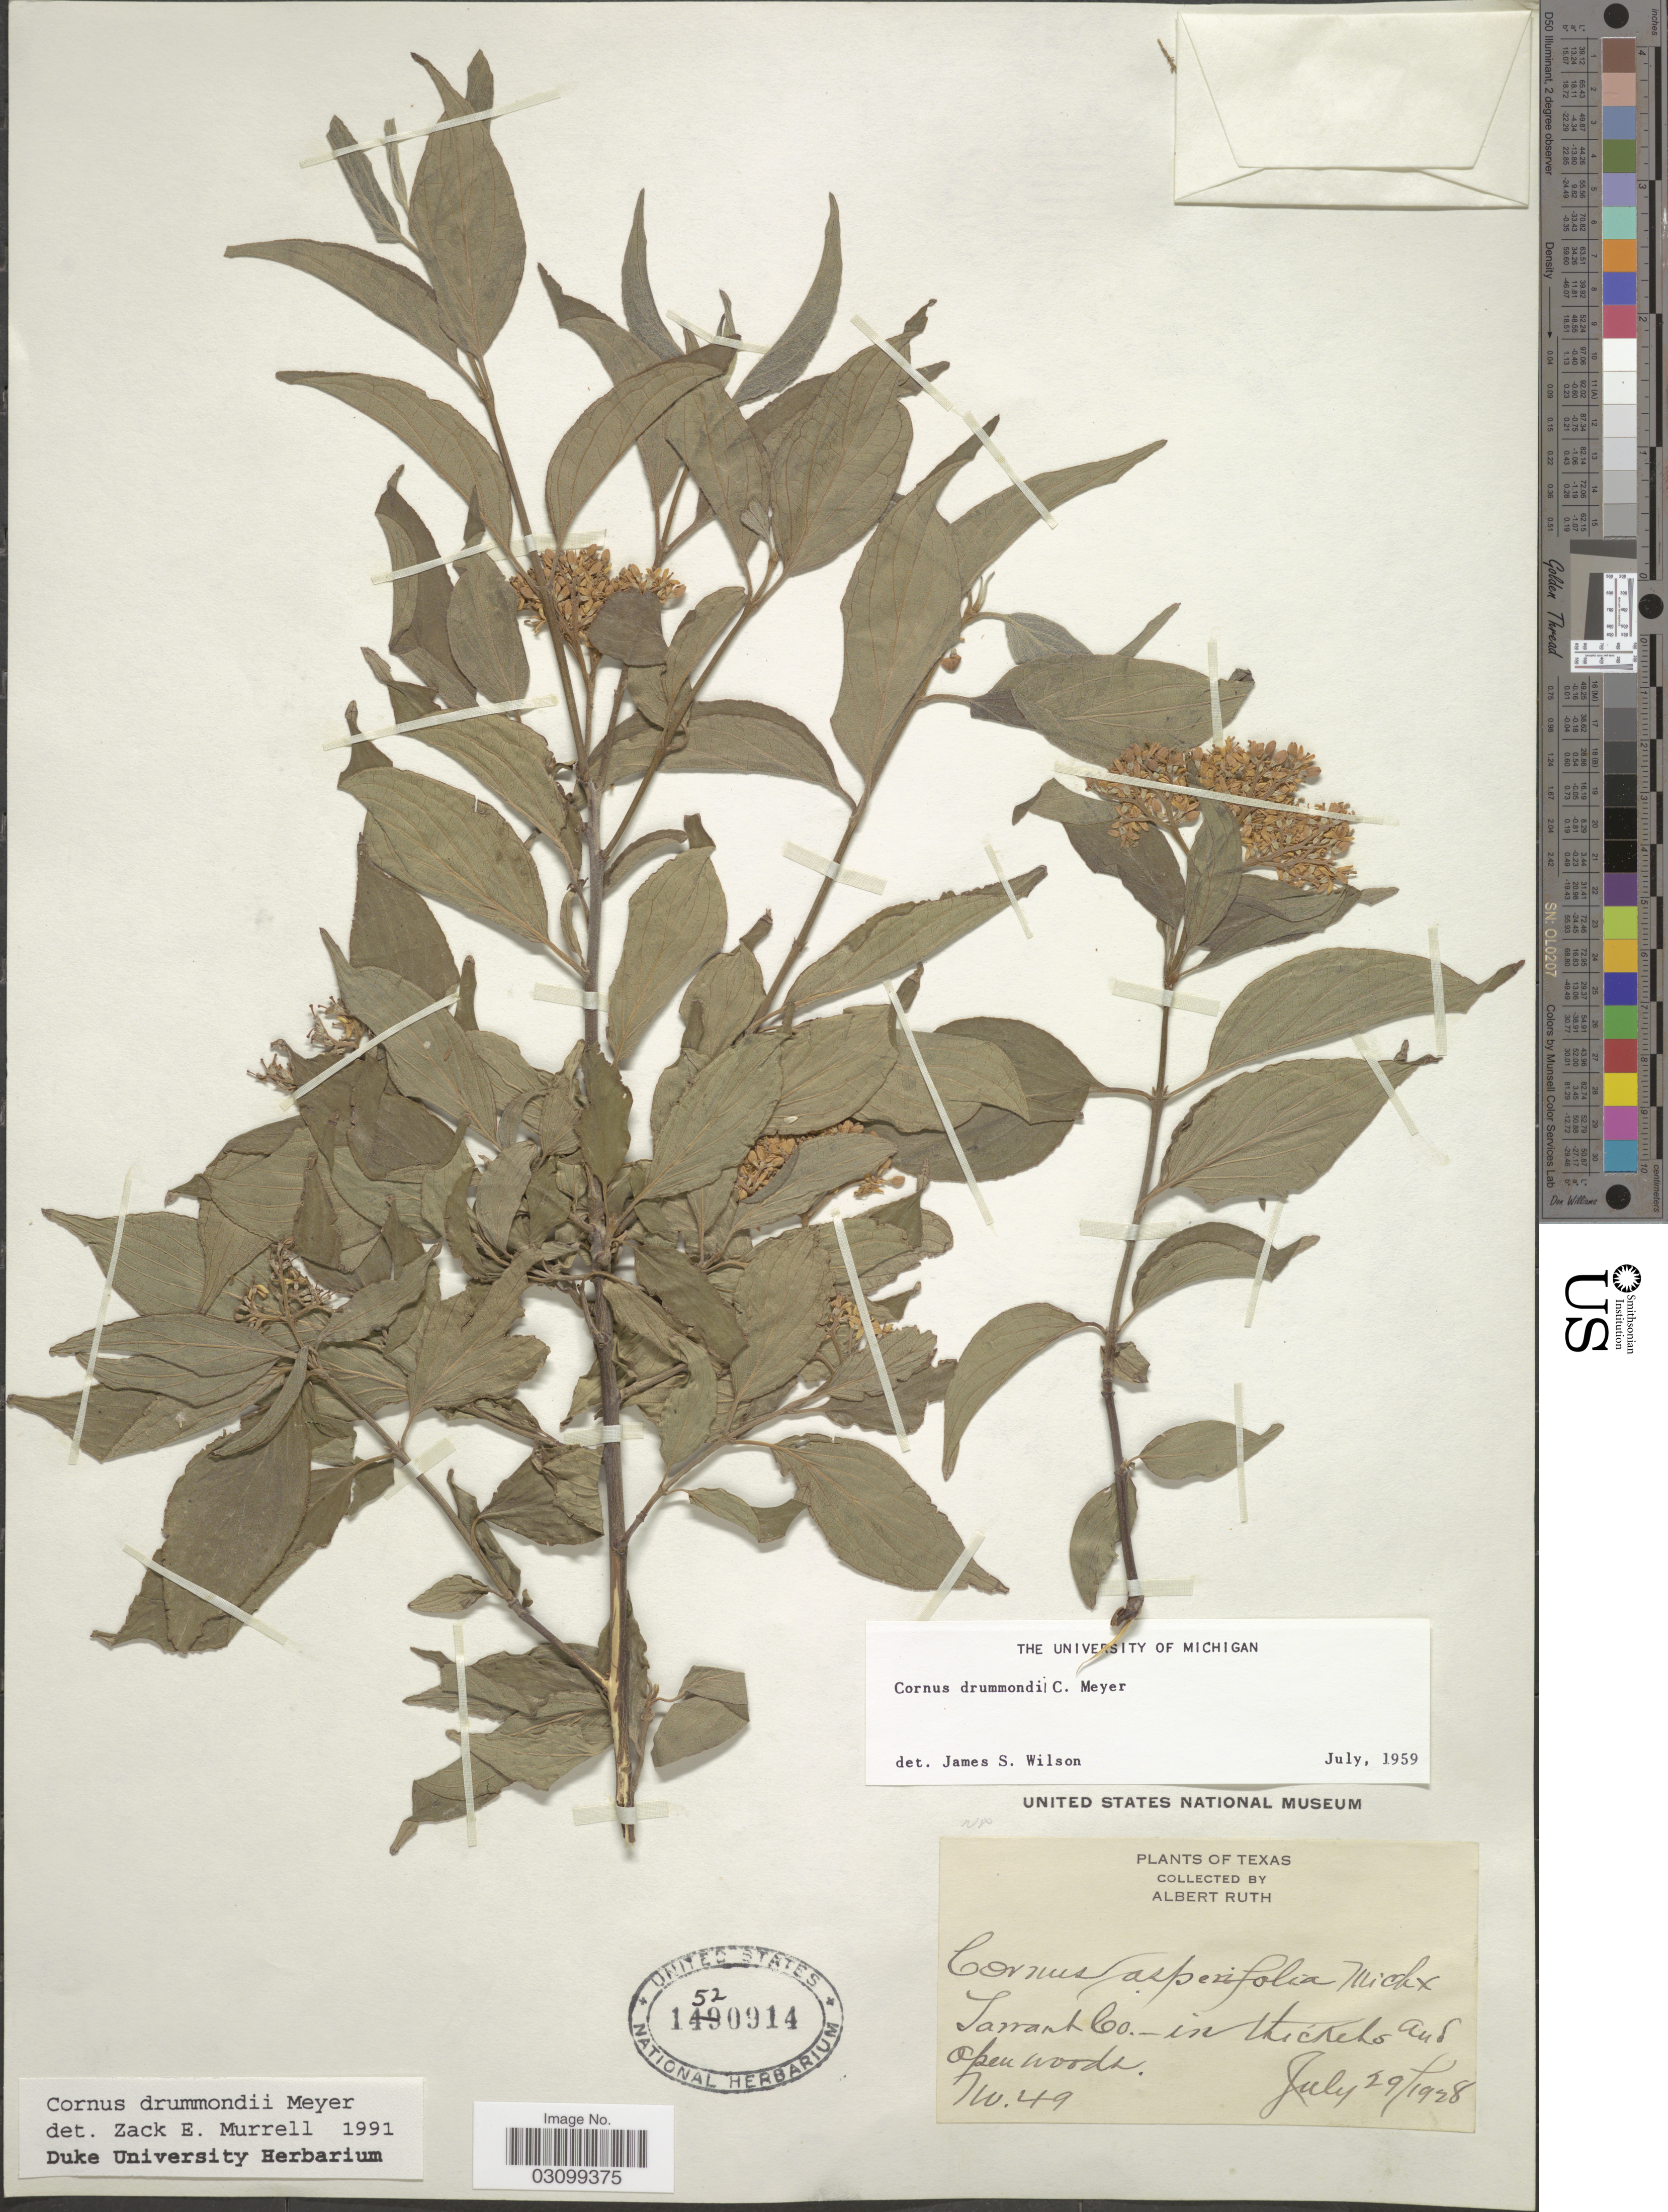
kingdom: Plantae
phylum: Tracheophyta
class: Magnoliopsida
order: Cornales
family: Cornaceae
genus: Cornus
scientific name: Cornus drummondii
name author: C.A. Mey.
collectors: A. Ruth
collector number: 49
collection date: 1928-07-29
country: United States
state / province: Texas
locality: Tarrant Co.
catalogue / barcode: US 1520914